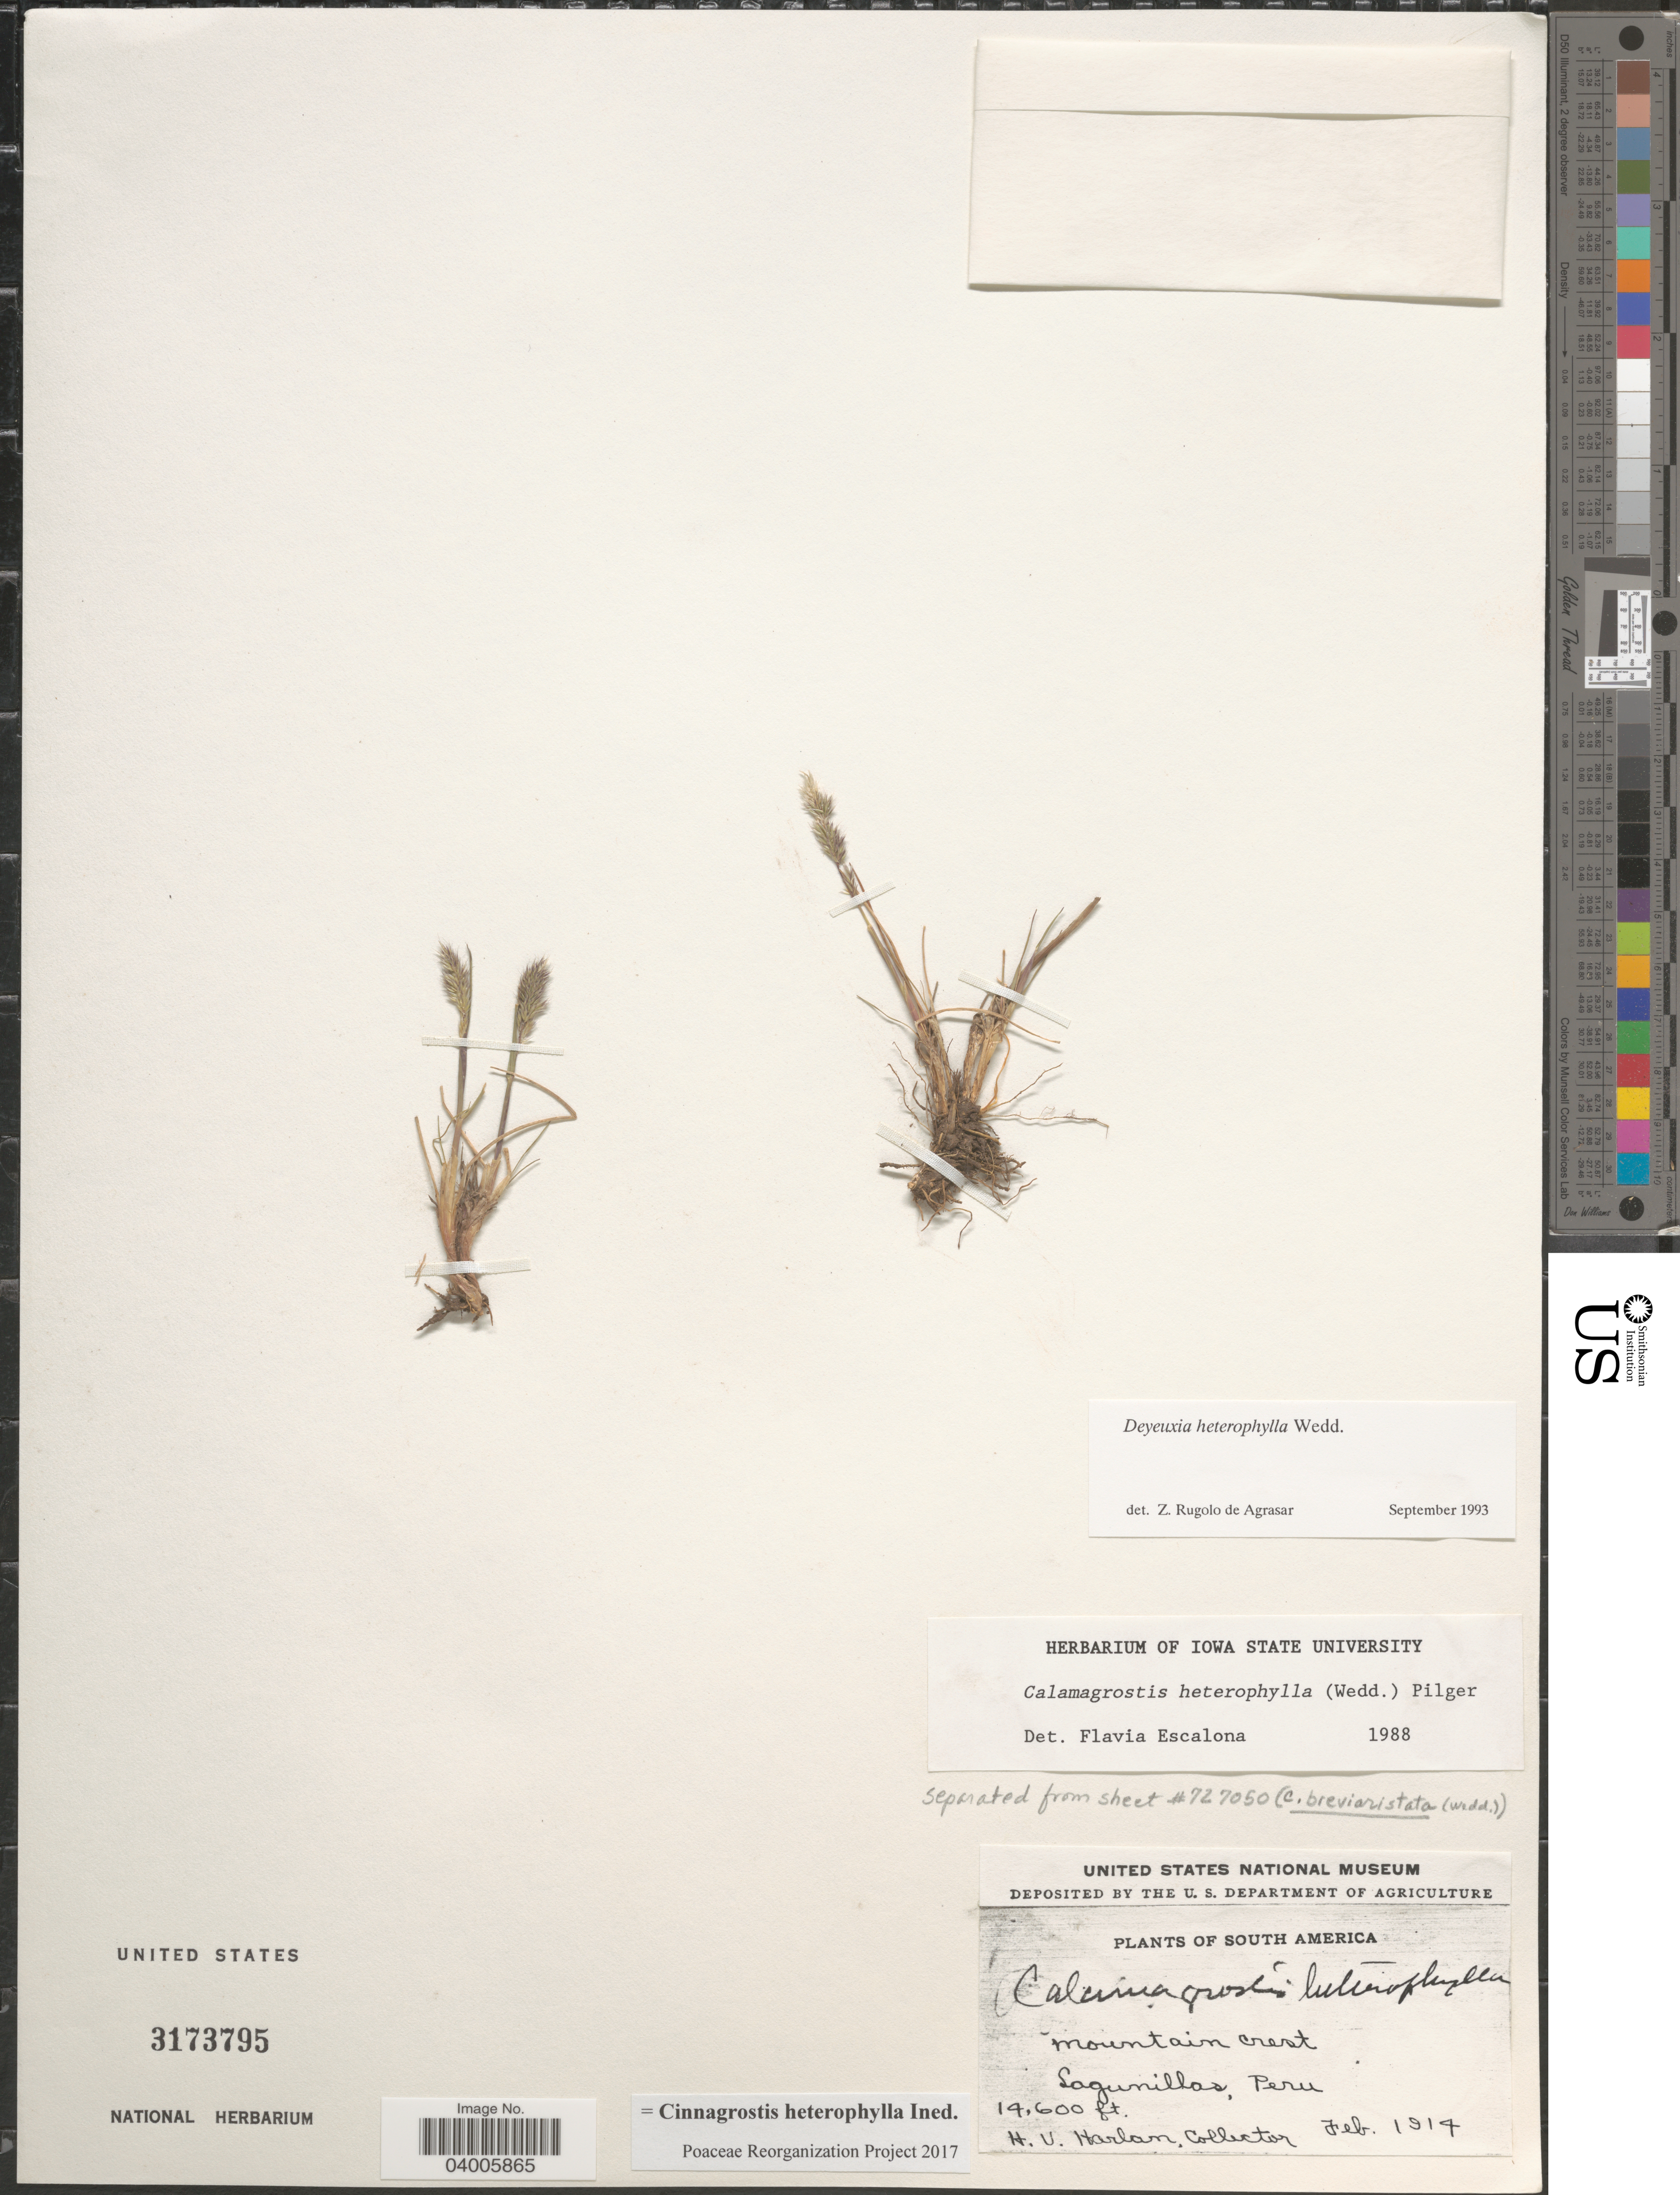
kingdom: Plantae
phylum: Tracheophyta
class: Liliopsida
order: Poales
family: Poaceae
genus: Cinnagrostis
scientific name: Cinnagrostis heterophylla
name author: (Wedd.) P.M. Peterson et al.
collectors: H. Harlan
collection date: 1914-02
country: Peru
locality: Lagunillas.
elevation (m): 4450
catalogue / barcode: US 3173795